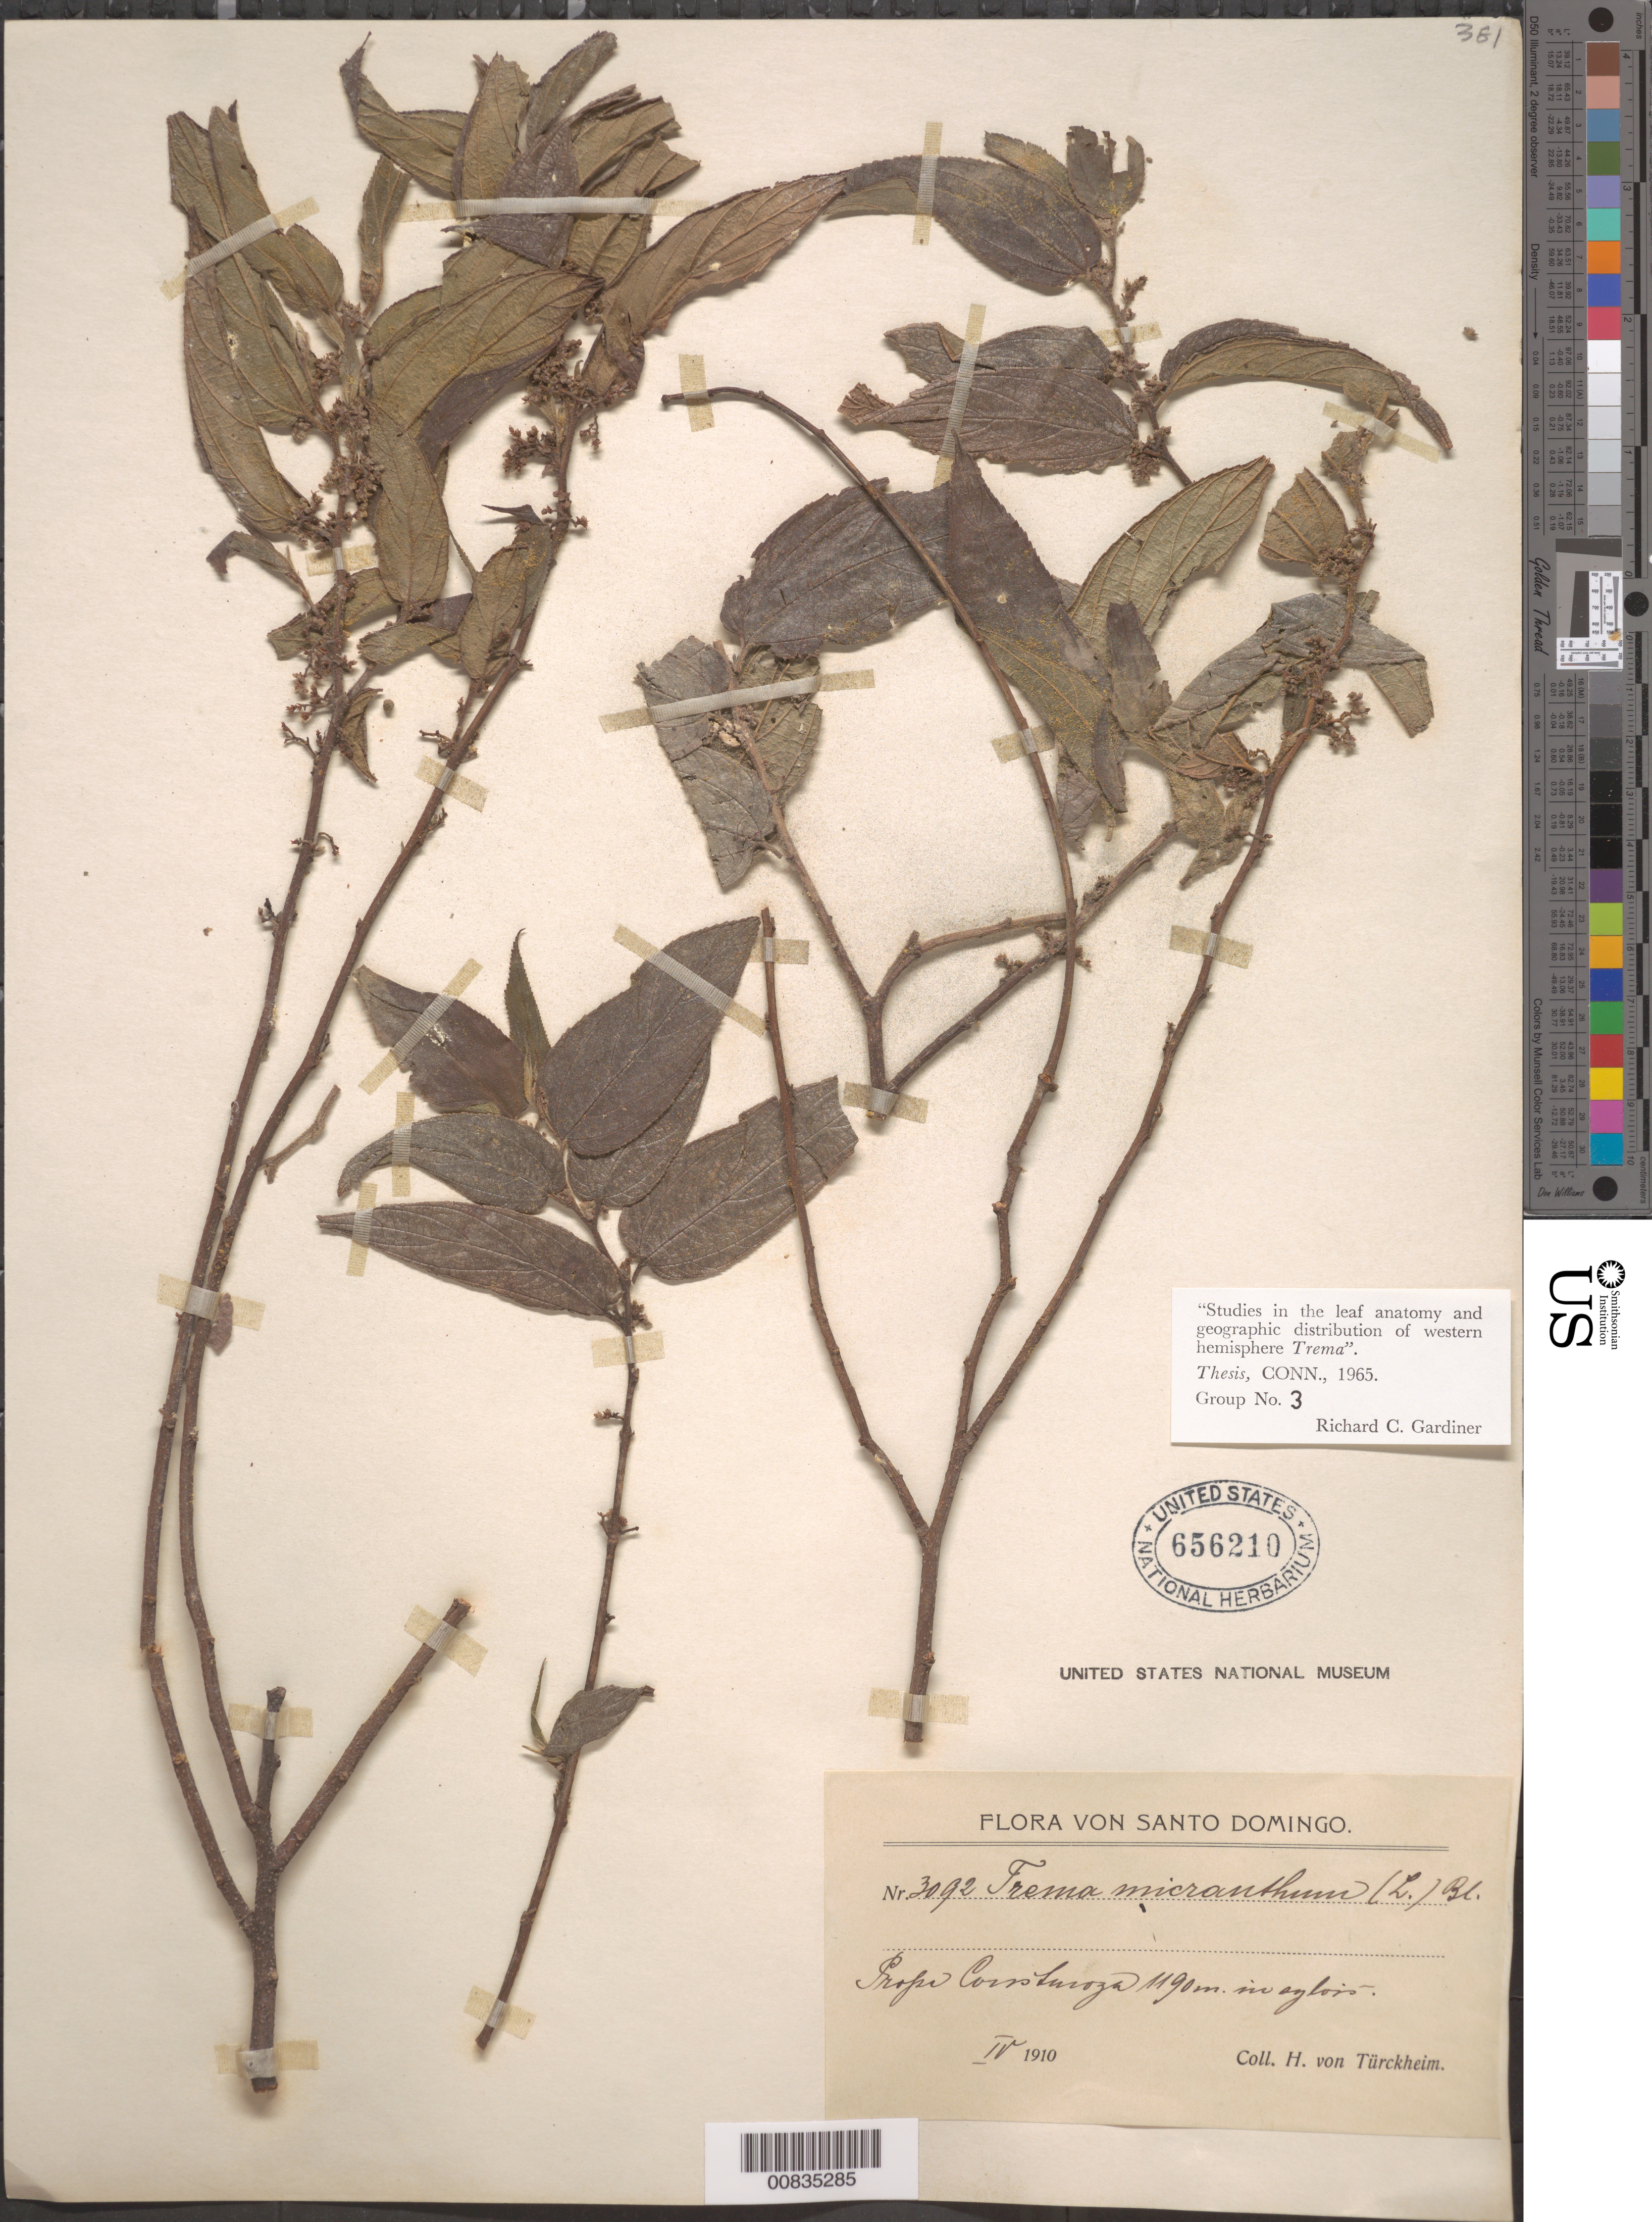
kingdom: Plantae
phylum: Tracheophyta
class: Magnoliopsida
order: Rosales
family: Cannabaceae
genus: Trema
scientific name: Trema micranthum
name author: (L.) Blume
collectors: H. von Türckheim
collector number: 3092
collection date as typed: Apr 1910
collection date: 1910-04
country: Dominican Republic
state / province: La Vega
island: Hispaniola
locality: Prope Constanza.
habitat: In sylvis.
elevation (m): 1190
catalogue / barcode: US 656210